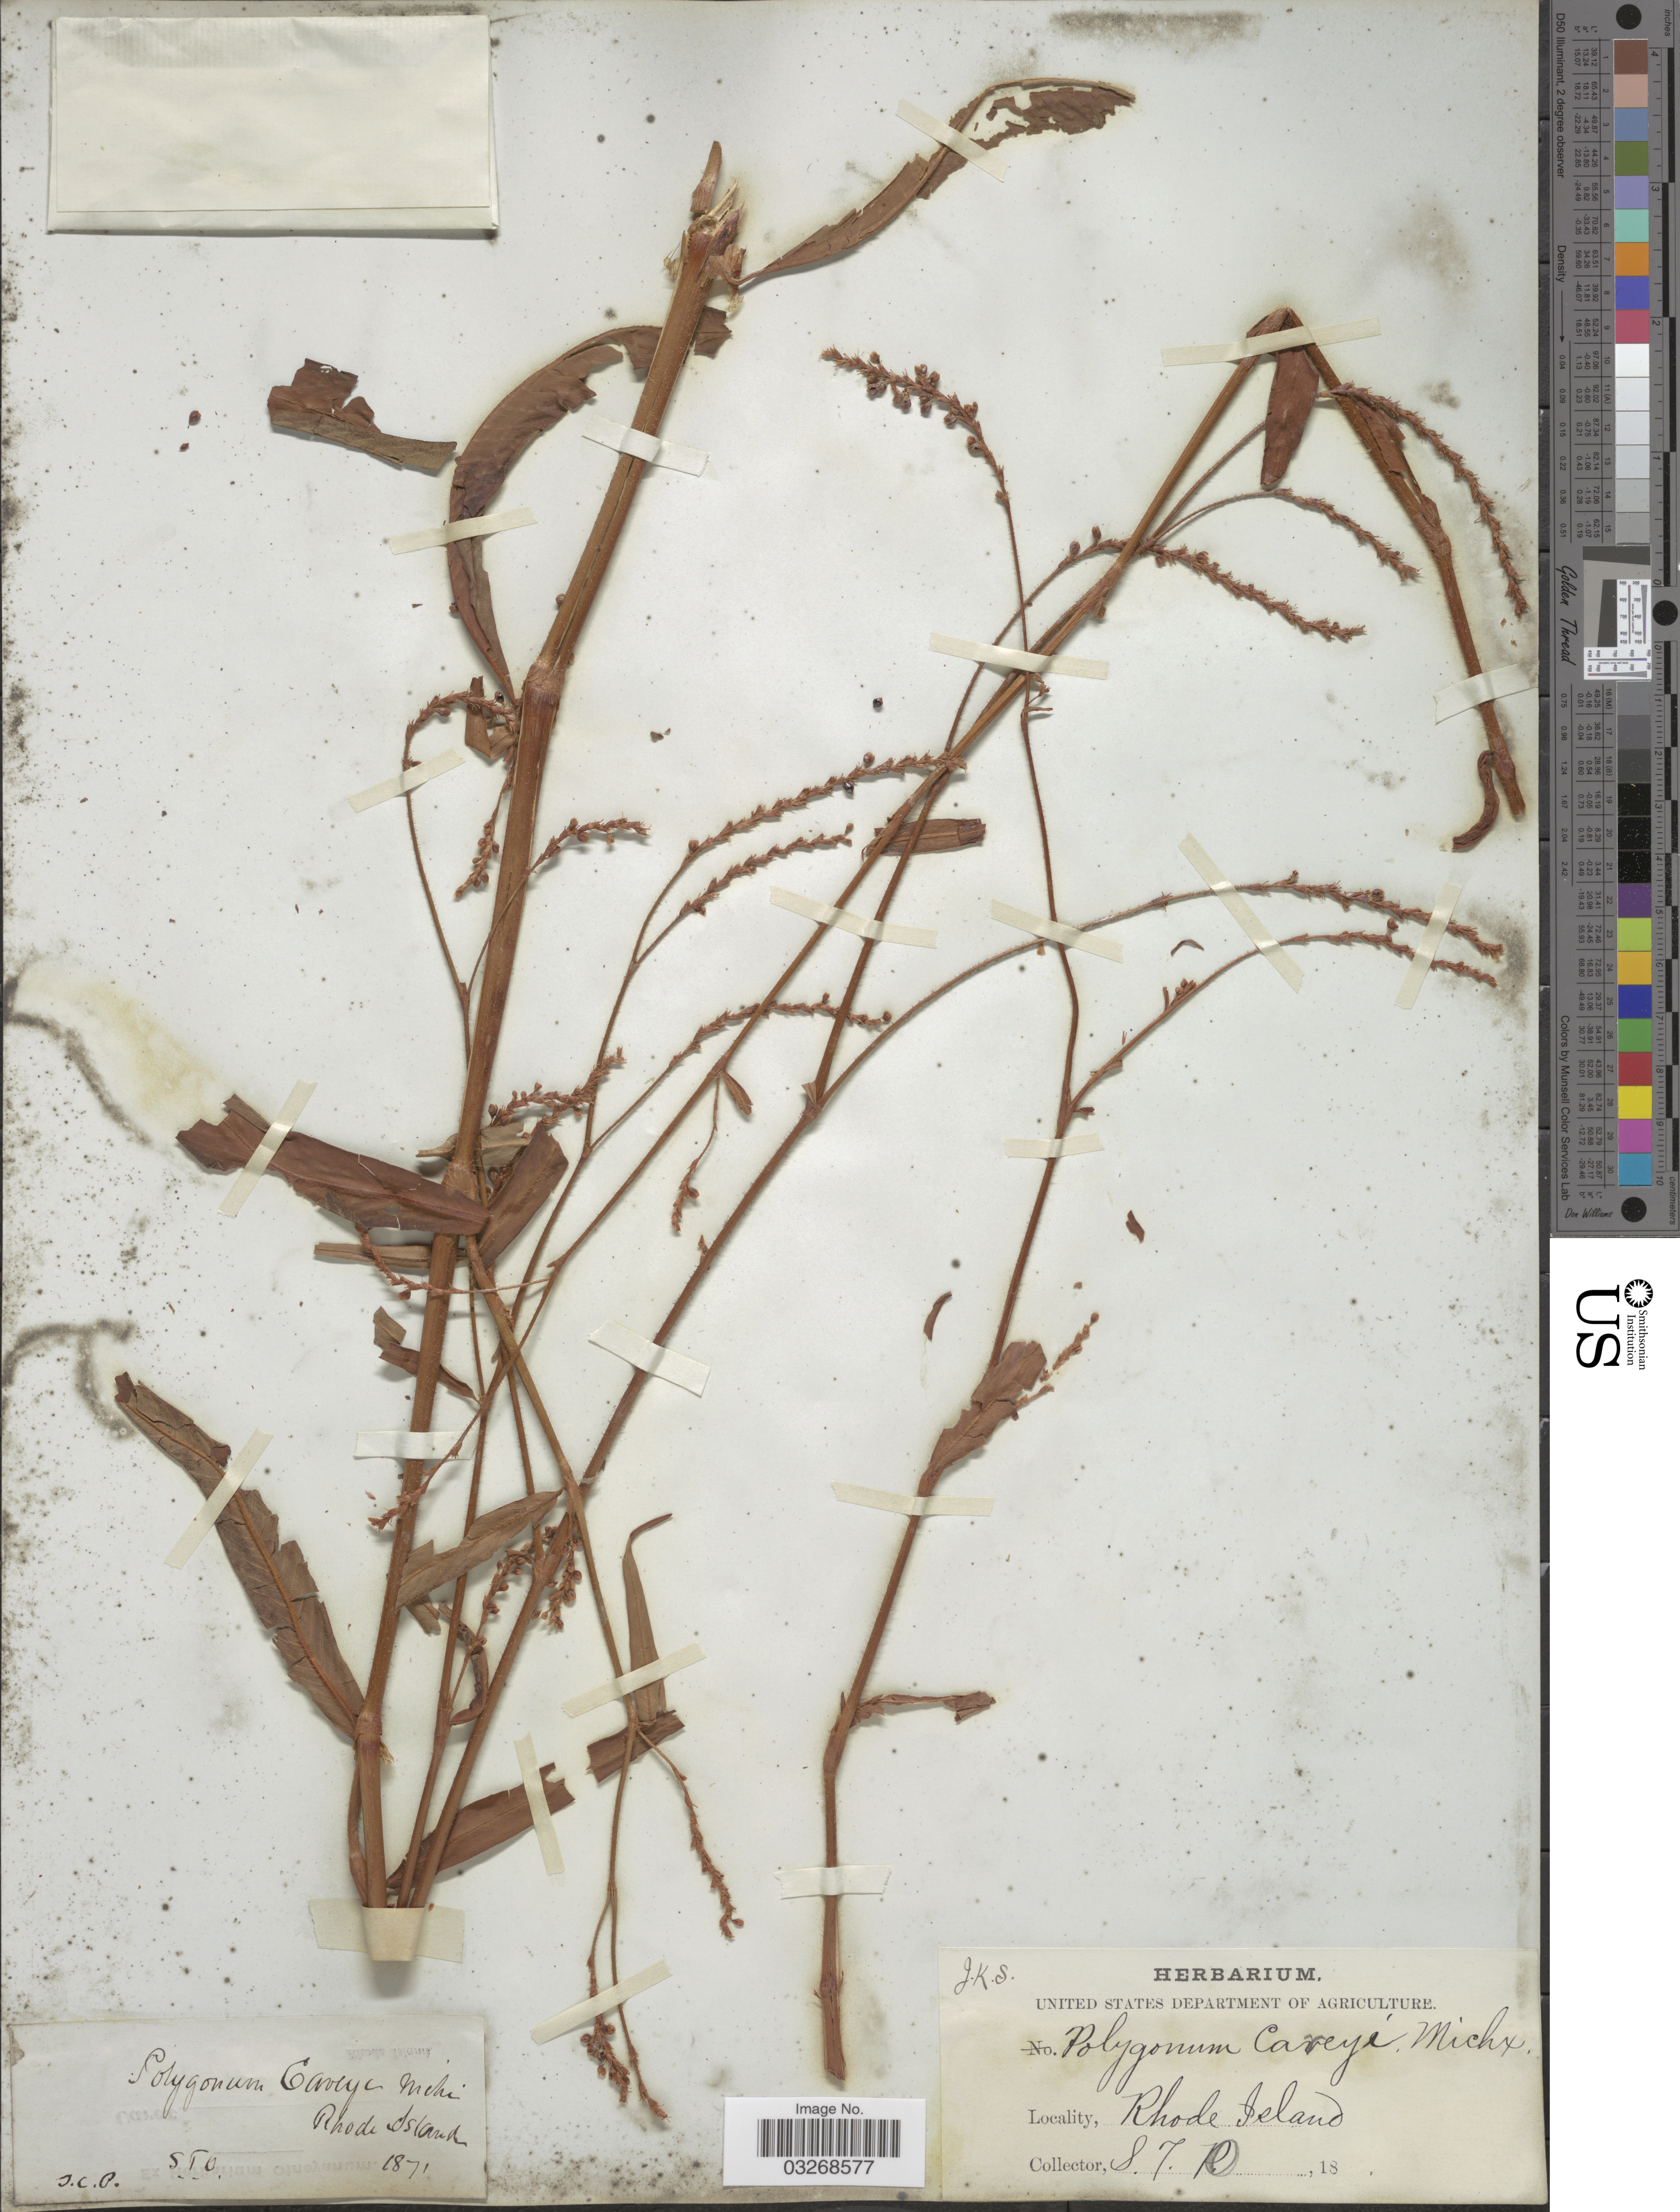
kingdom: Plantae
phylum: Tracheophyta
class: Magnoliopsida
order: Caryophyllales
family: Polygonaceae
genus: Persicaria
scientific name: Persicaria careyi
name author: (Olney) Greene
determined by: Atha, D. E.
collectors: S. T. O.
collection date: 1871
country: United States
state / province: Rhode Island